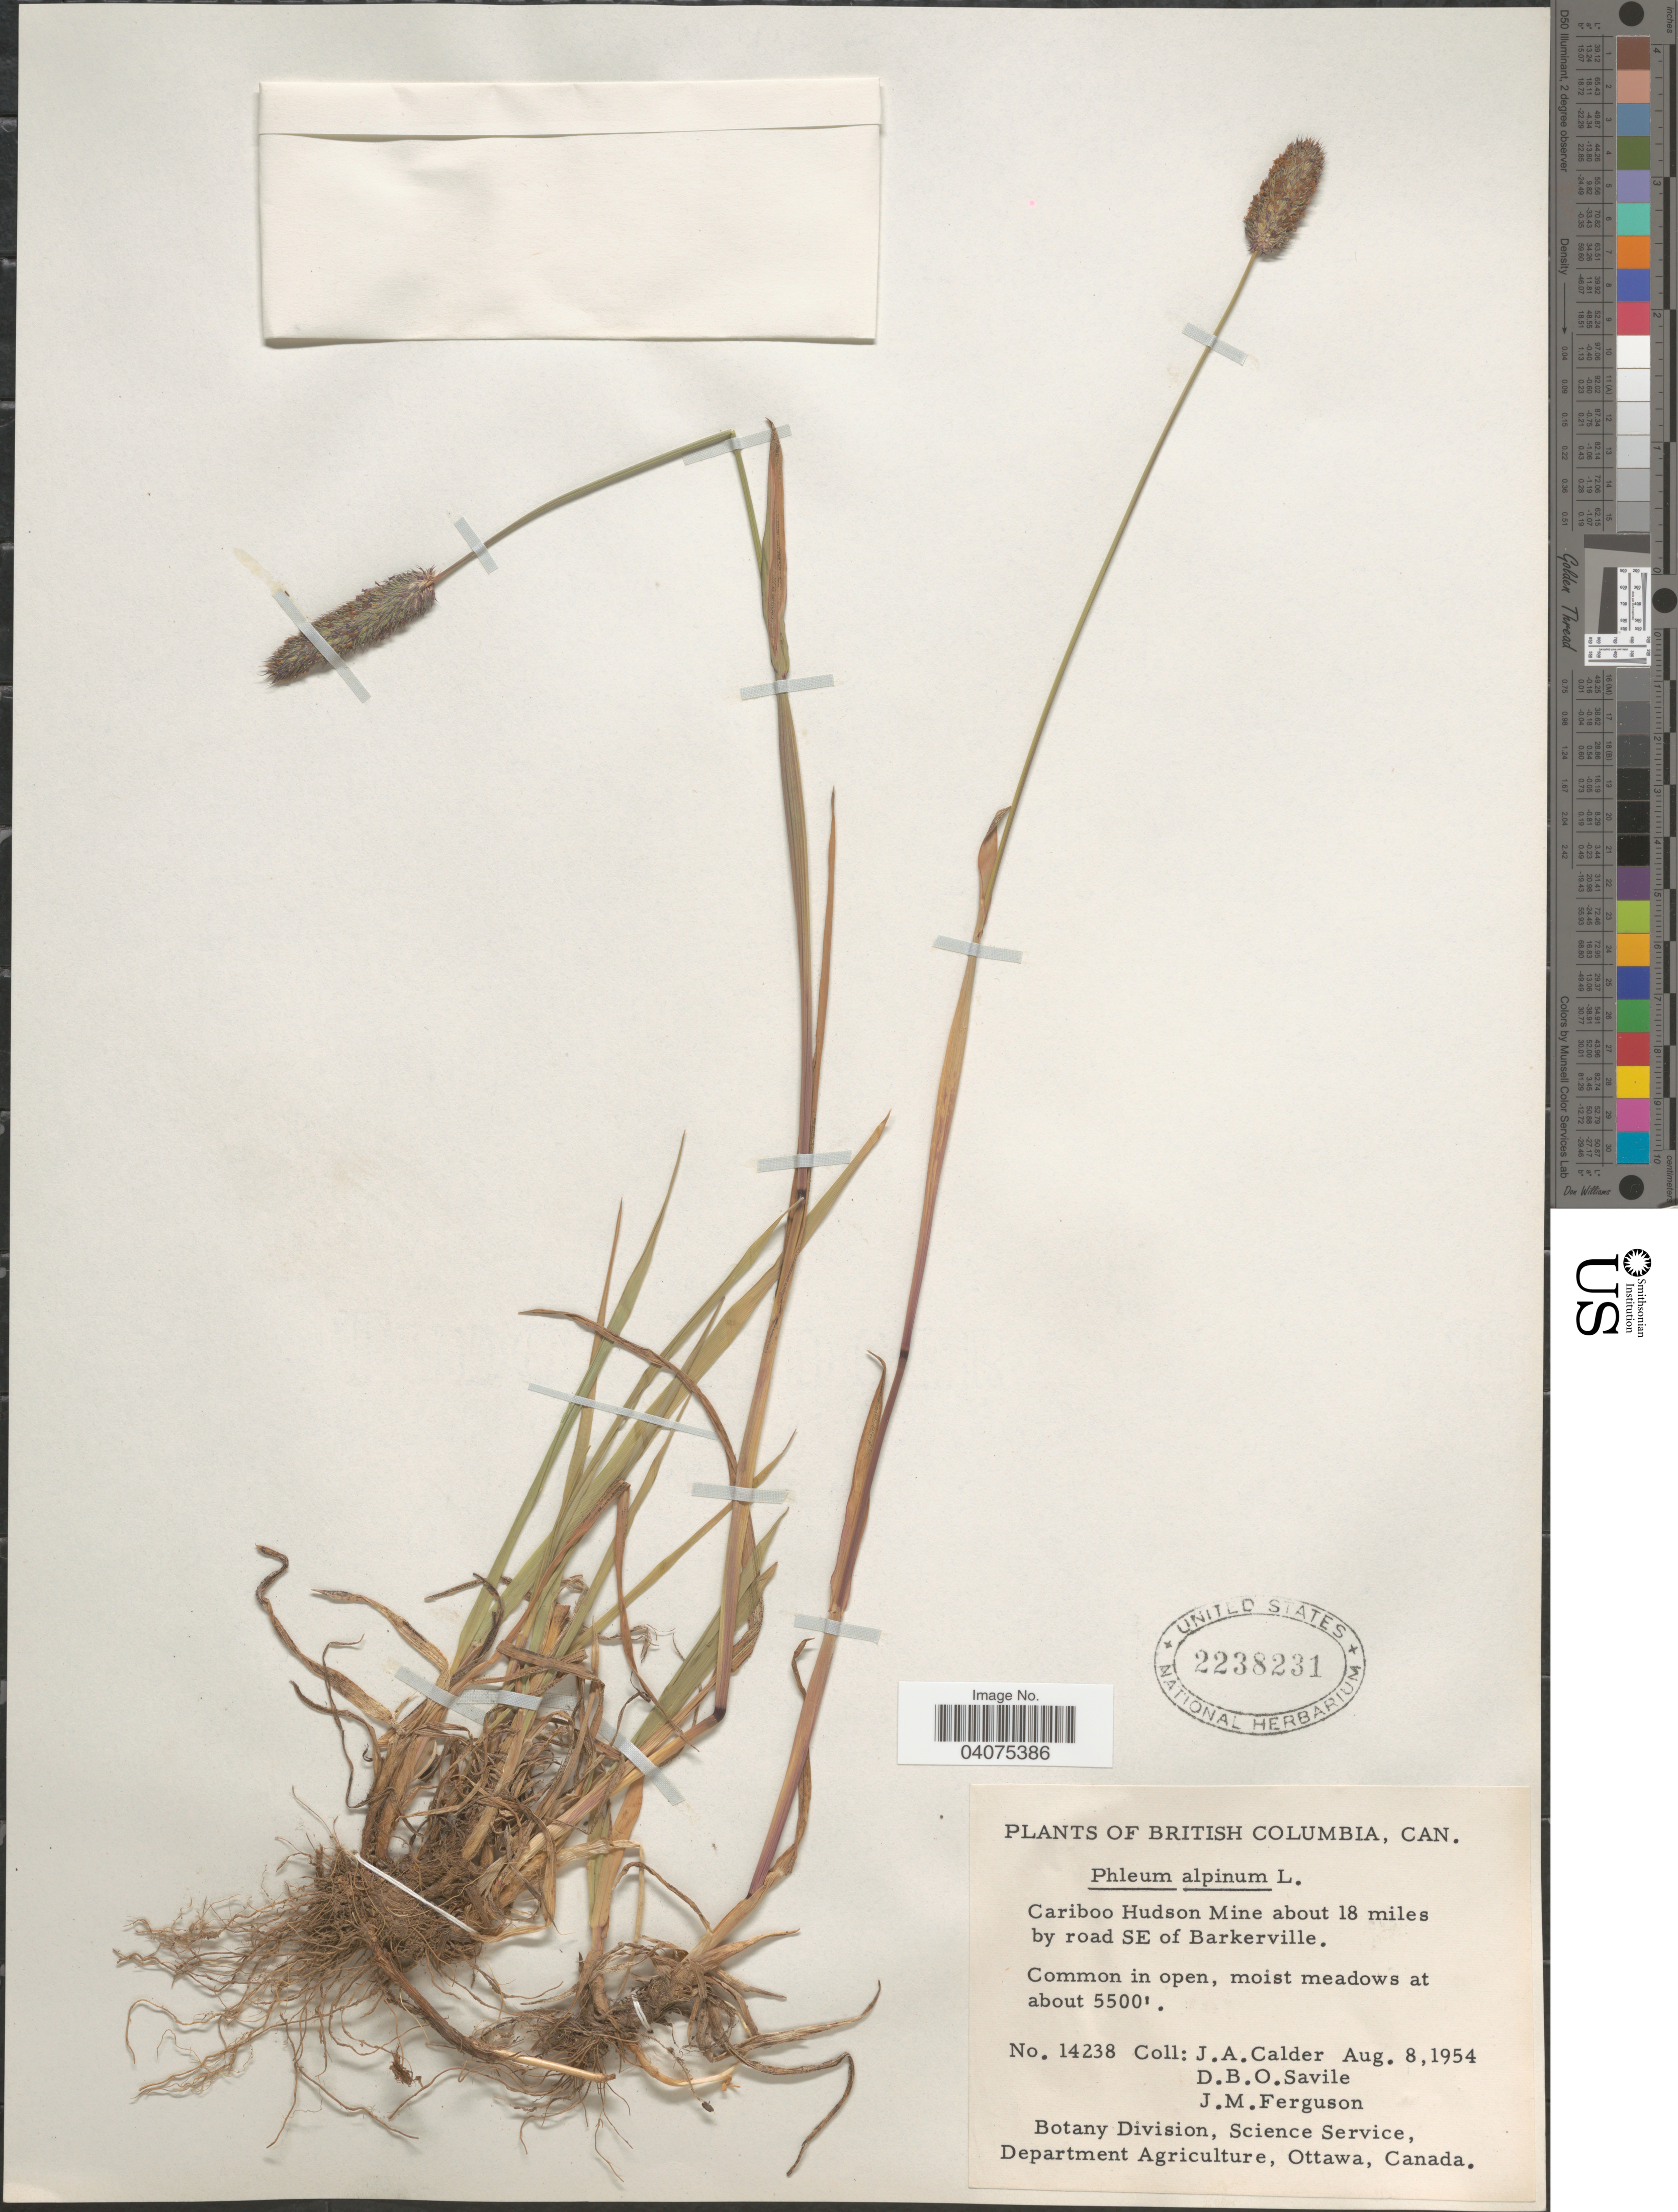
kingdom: Plantae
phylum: Tracheophyta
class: Liliopsida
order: Poales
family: Poaceae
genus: Phleum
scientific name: Phleum alpinum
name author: L.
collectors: J. A. Calder, D. Savile & J. M. Ferguson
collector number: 14238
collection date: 1954-08-08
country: Canada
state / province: British Columbia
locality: Cariboo Hudson Mine about 18 miles by road SE of Barkerville. Common in open, moist meadows.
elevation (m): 1676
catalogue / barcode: US 2238231